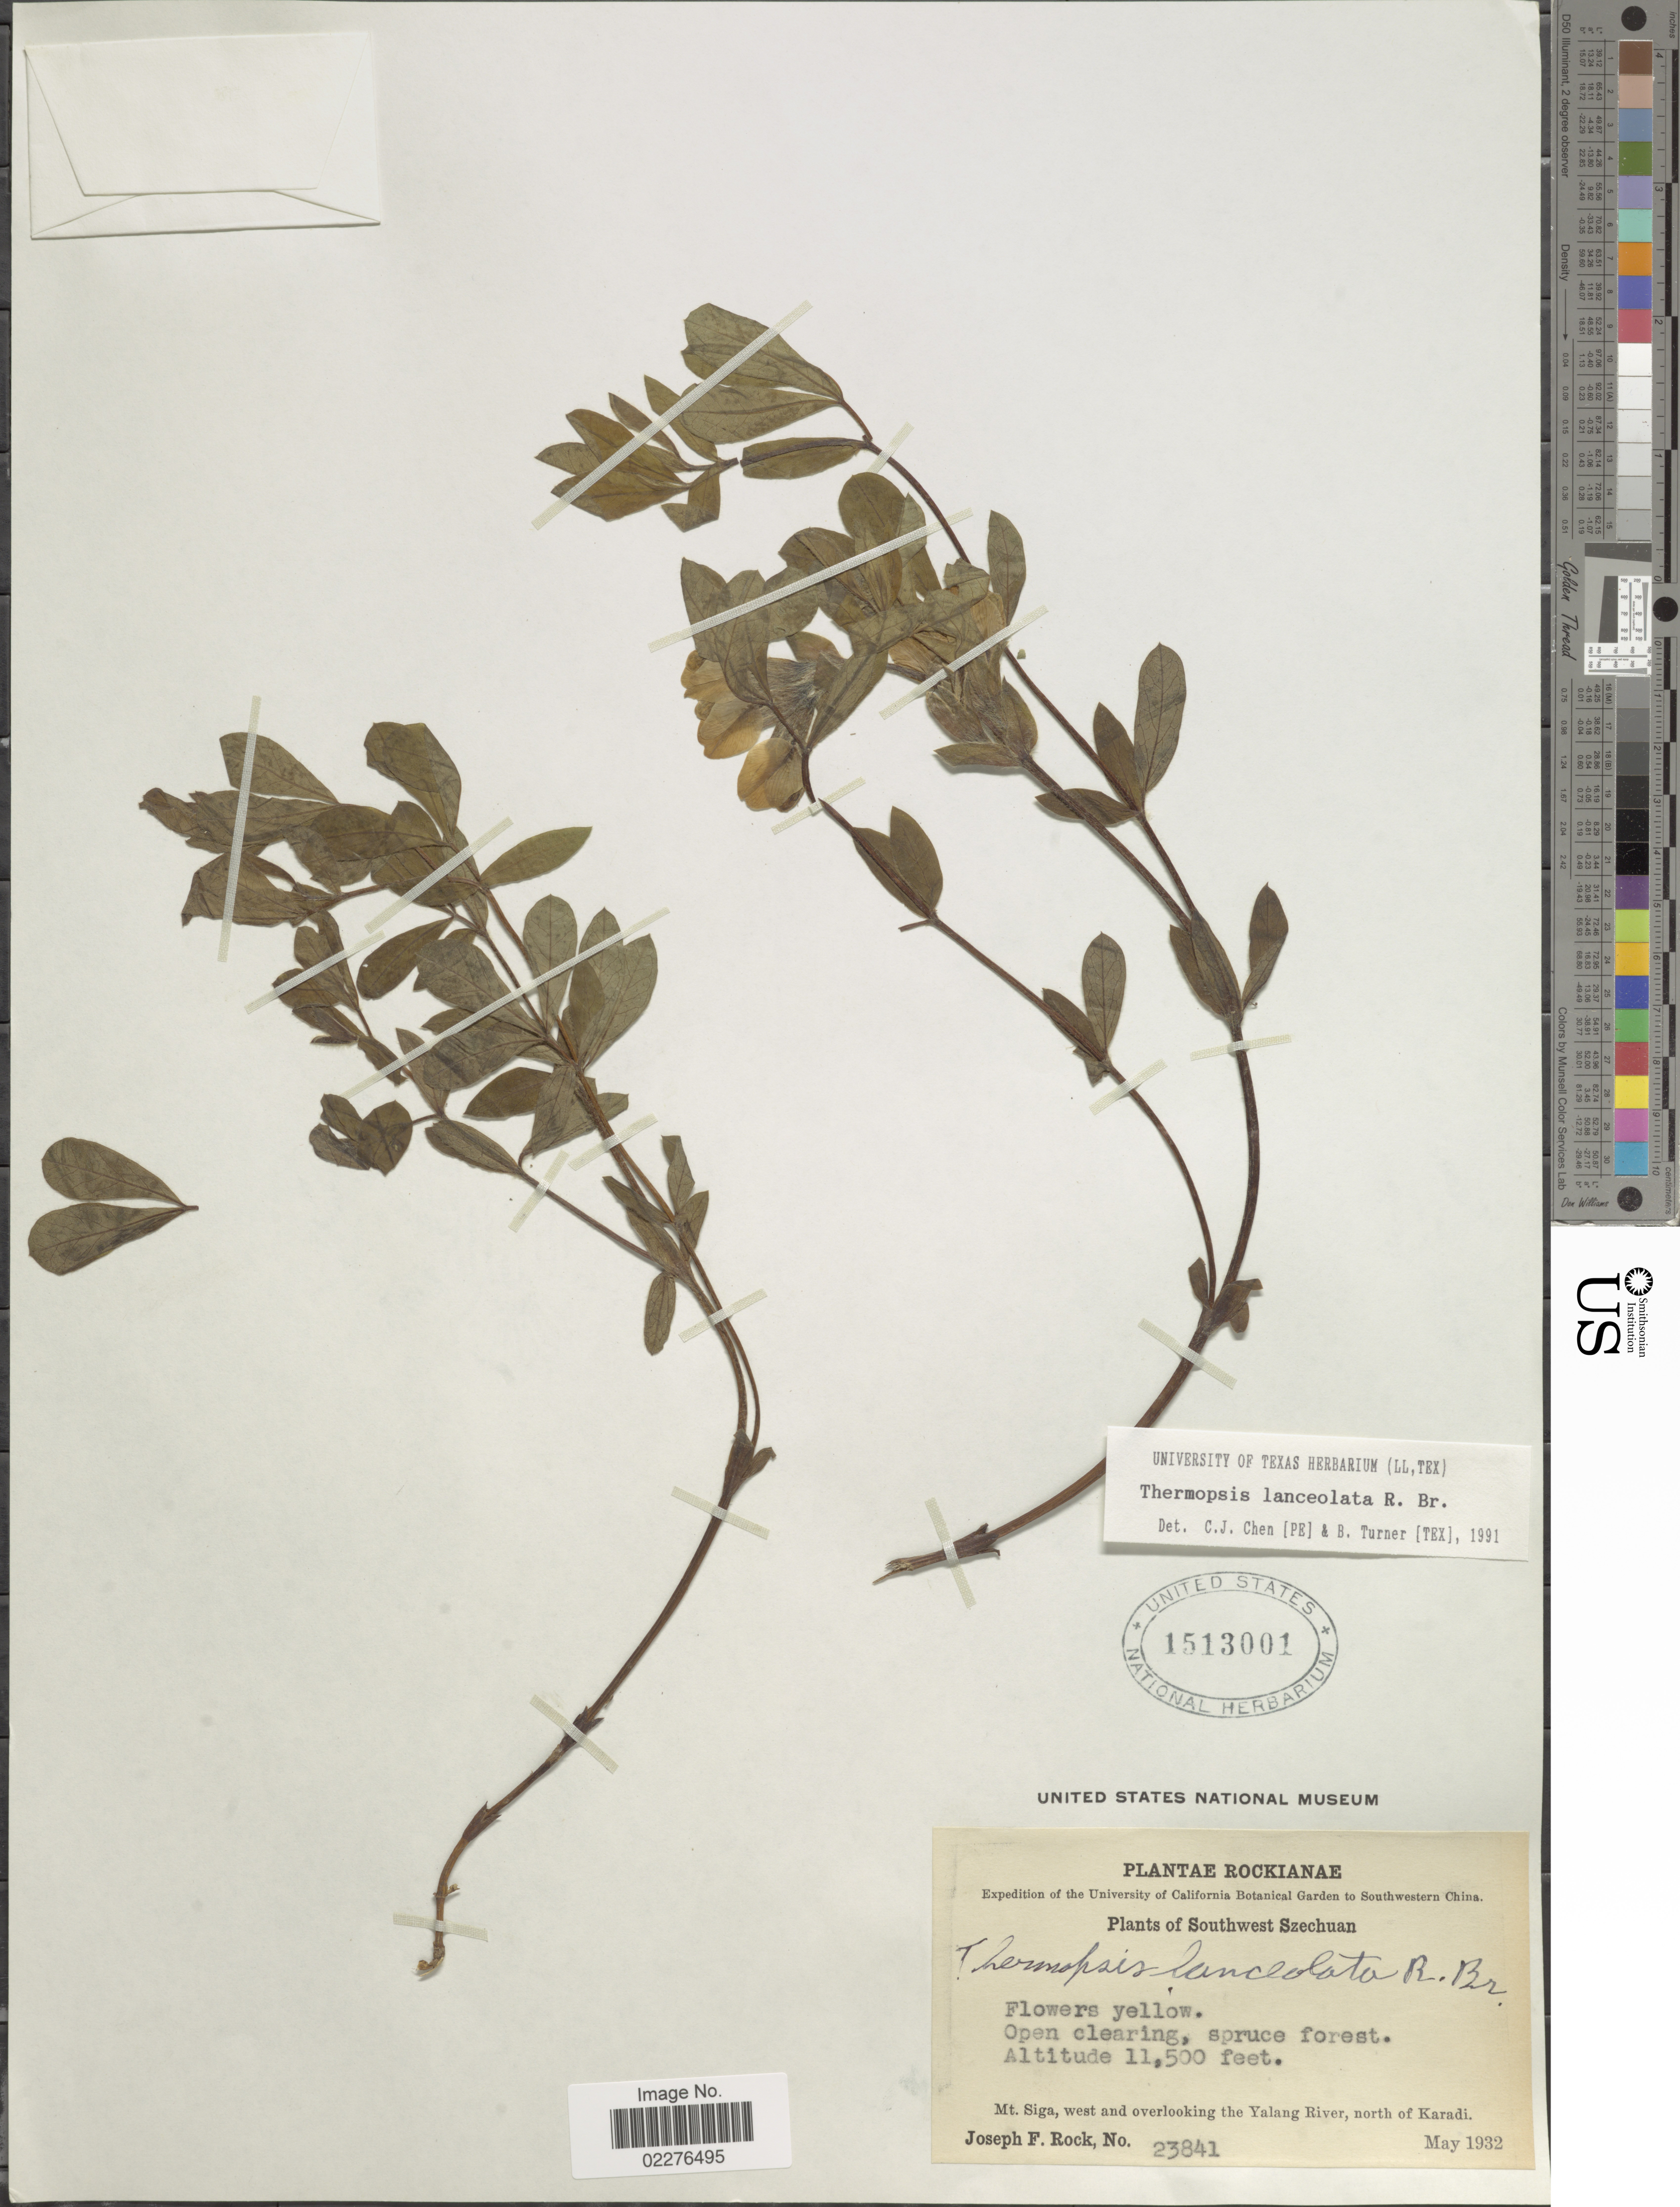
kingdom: Plantae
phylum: Tracheophyta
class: Magnoliopsida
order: Fabales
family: Fabaceae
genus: Thermopsis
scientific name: Thermopsis lanceolata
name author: R. Br.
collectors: J. F. Rock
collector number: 23841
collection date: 1932-05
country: China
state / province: Sichuan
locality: Rockianae, Southwest Szechuan, Open clearing, spruce forest, Mt Siga, west and overlooking the Yalang River, north of Karadi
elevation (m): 3505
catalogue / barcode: US 1513001